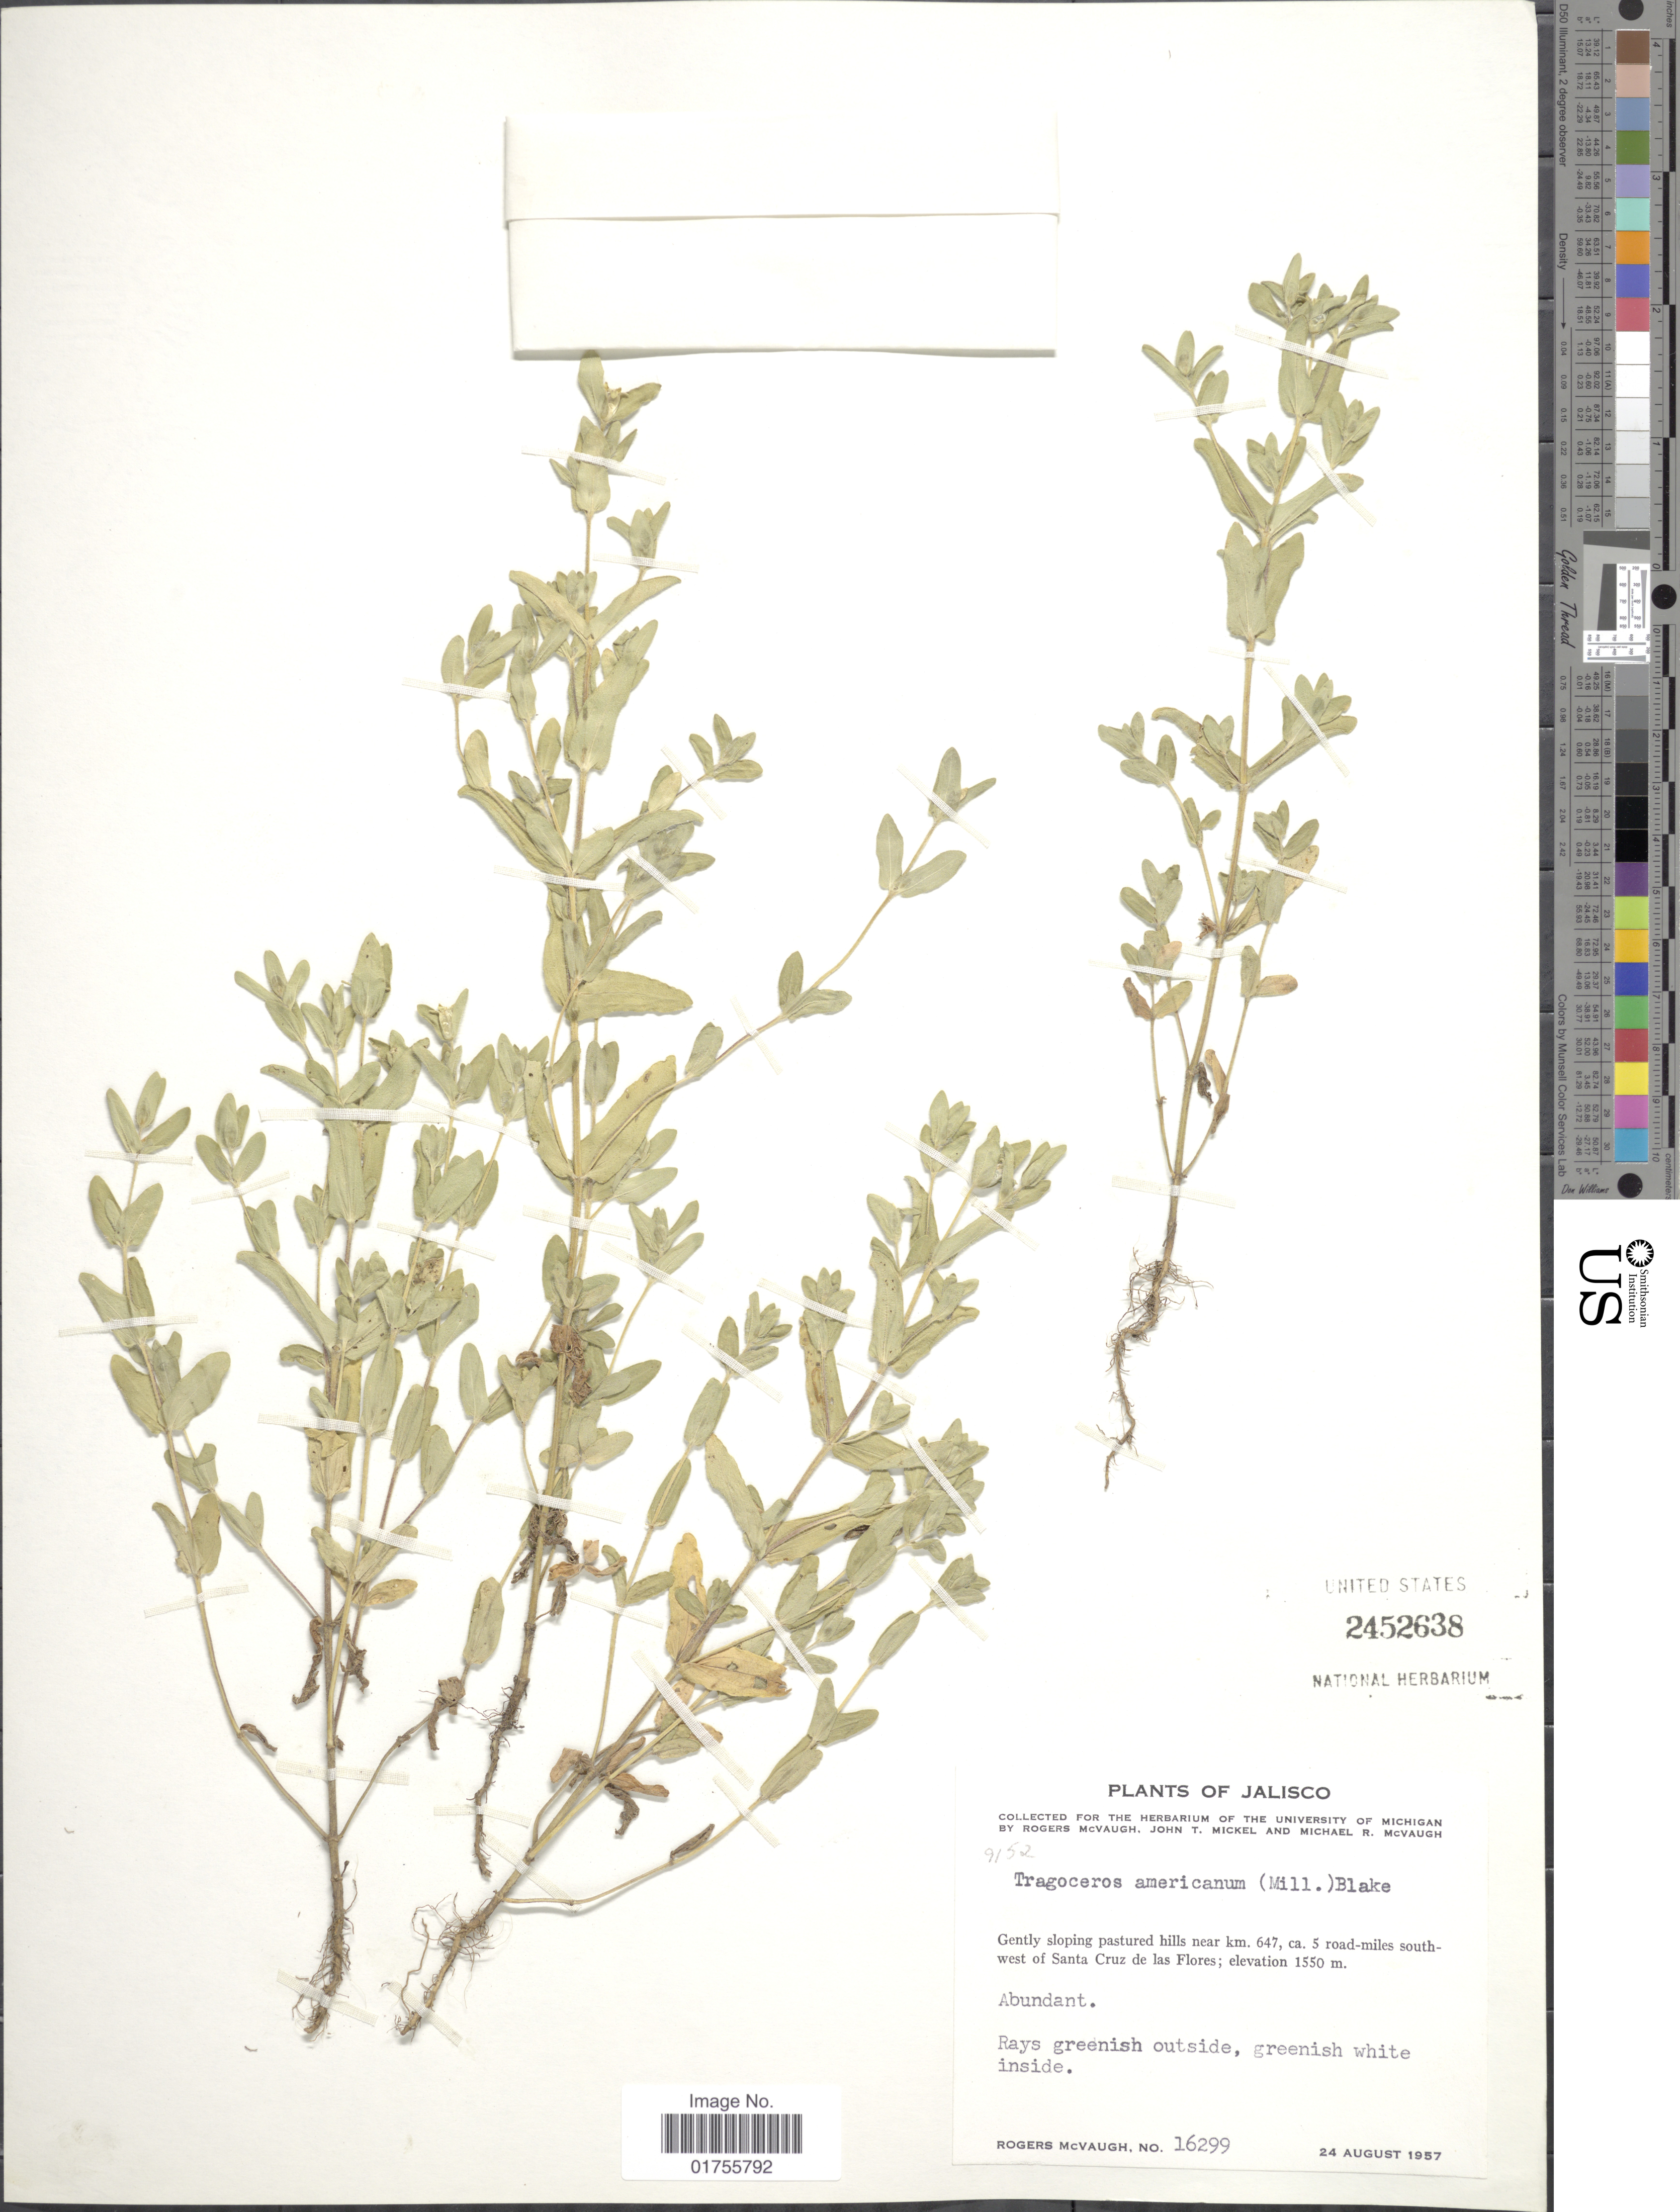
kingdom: Plantae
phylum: Tracheophyta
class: Magnoliopsida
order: Asterales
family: Asteraceae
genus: Tragoceros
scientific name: Tragoceros americanum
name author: (Mill.) S.F. Blake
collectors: R. McVaugh, J. T. Mickel & M. R. McVaugh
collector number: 16299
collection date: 1957-08-24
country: Mexico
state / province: Jalisco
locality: Gently sloping pastued hills near km. 647, ca. 5 road-miles south-west of Santa Cruz de las Flores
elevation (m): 1550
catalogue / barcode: US 2452638